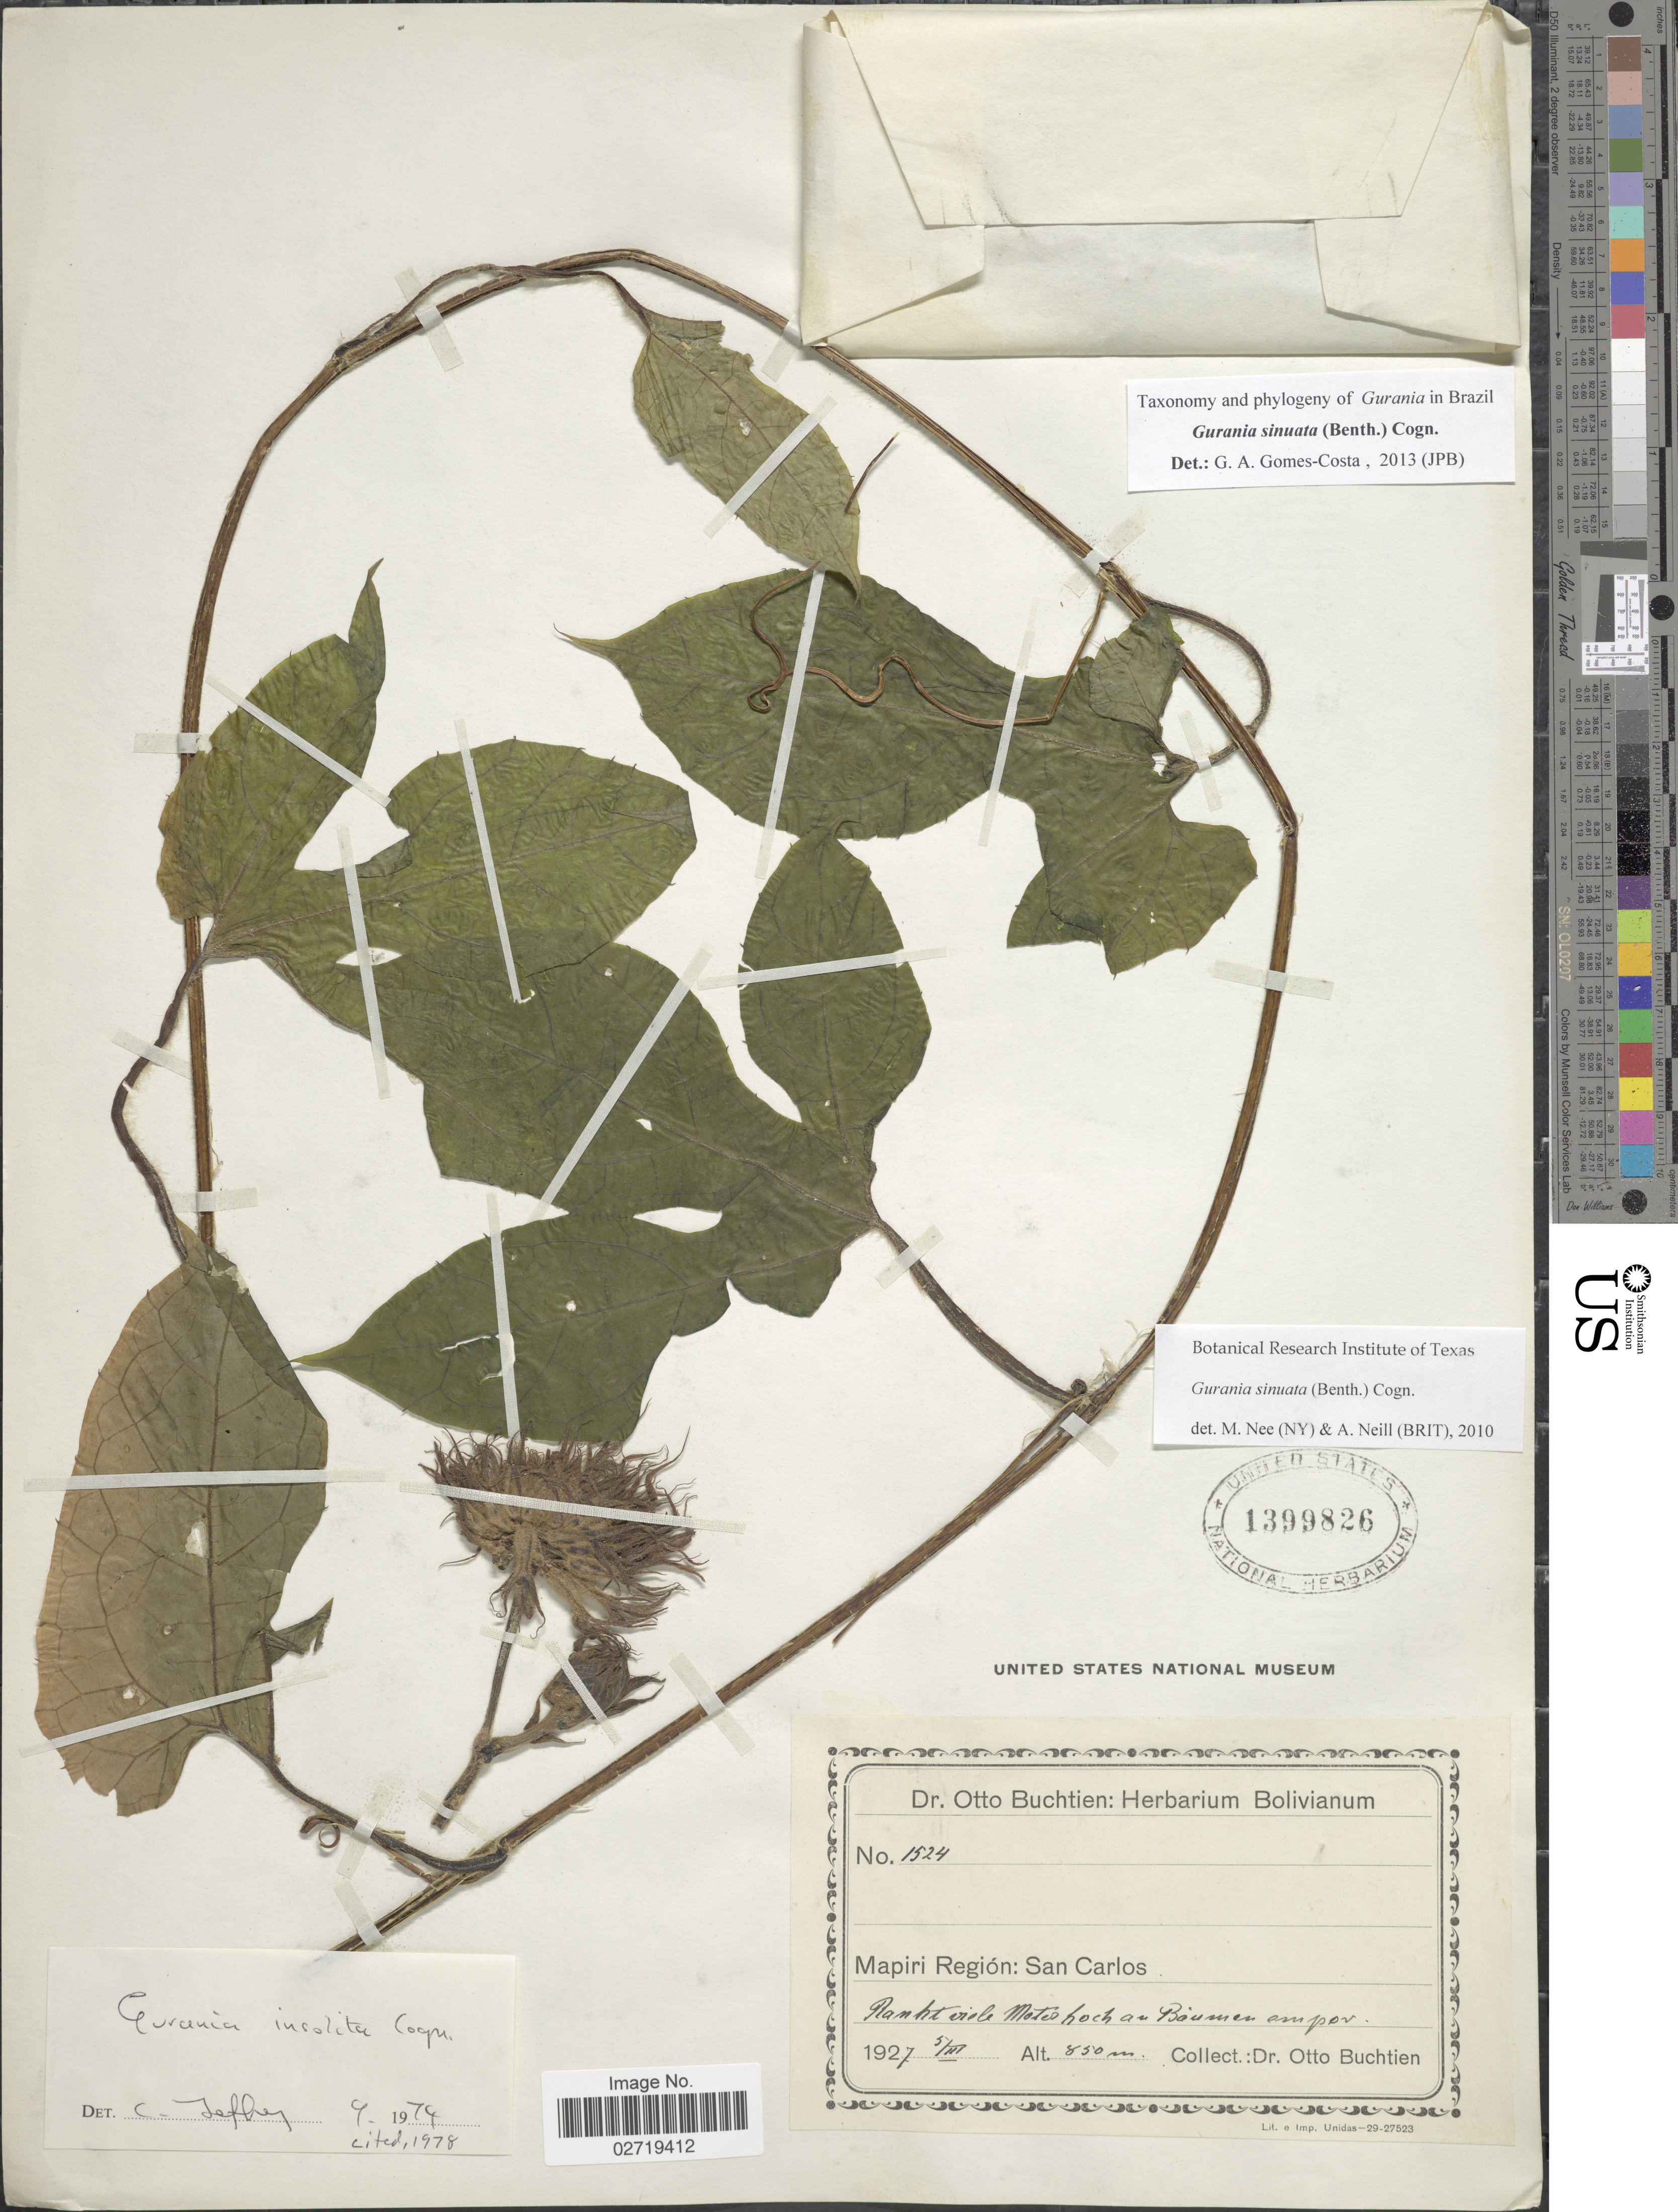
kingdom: Plantae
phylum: Tracheophyta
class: Magnoliopsida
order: Cucurbitales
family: Cucurbitaceae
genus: Gurania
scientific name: Gurania sinuata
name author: (Benth.) Cogn.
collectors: O. Buchtien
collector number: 1524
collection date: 1927-03-05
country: Bolivia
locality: Mapiri Región: San Carlos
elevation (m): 850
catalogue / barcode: US 1399826